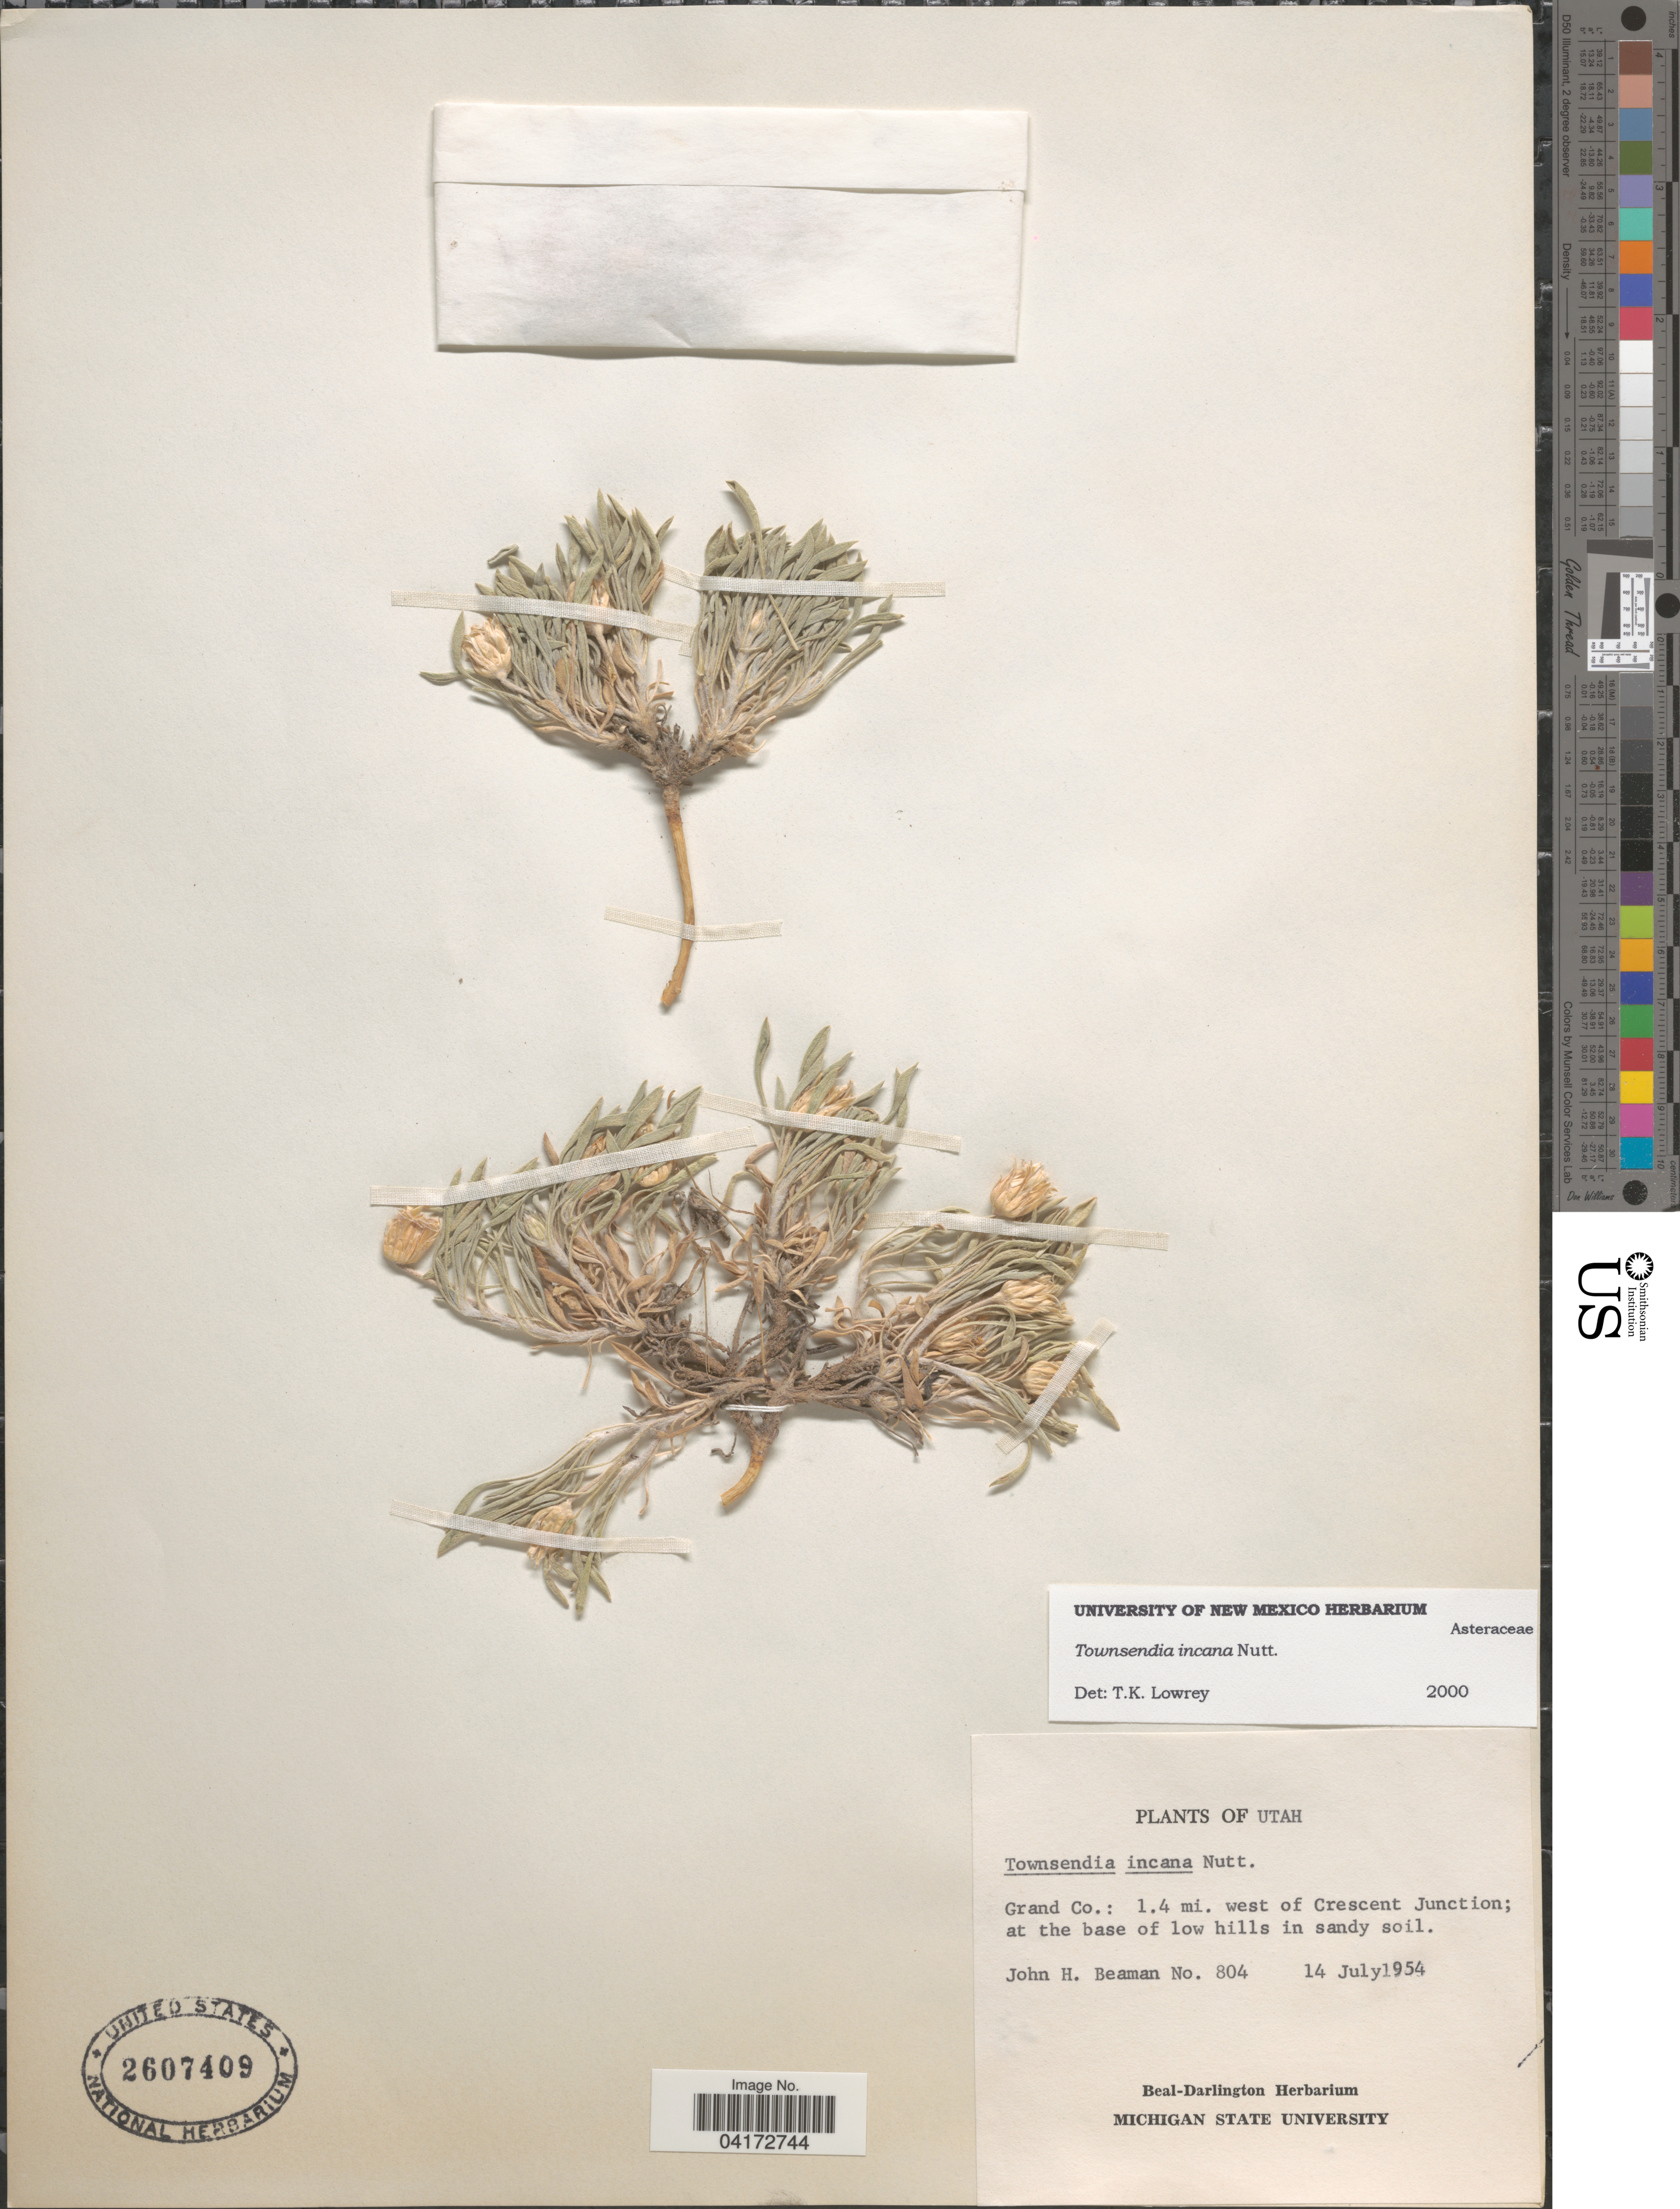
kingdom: Plantae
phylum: Tracheophyta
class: Magnoliopsida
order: Asterales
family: Asteraceae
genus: Townsendia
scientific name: Townsendia incana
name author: Nutt.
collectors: J. H. Beaman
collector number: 804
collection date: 1954-07-14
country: United States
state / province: Utah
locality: Grand Co.: 1.4 mi. west of Crescent Junction.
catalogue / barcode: US 2607409